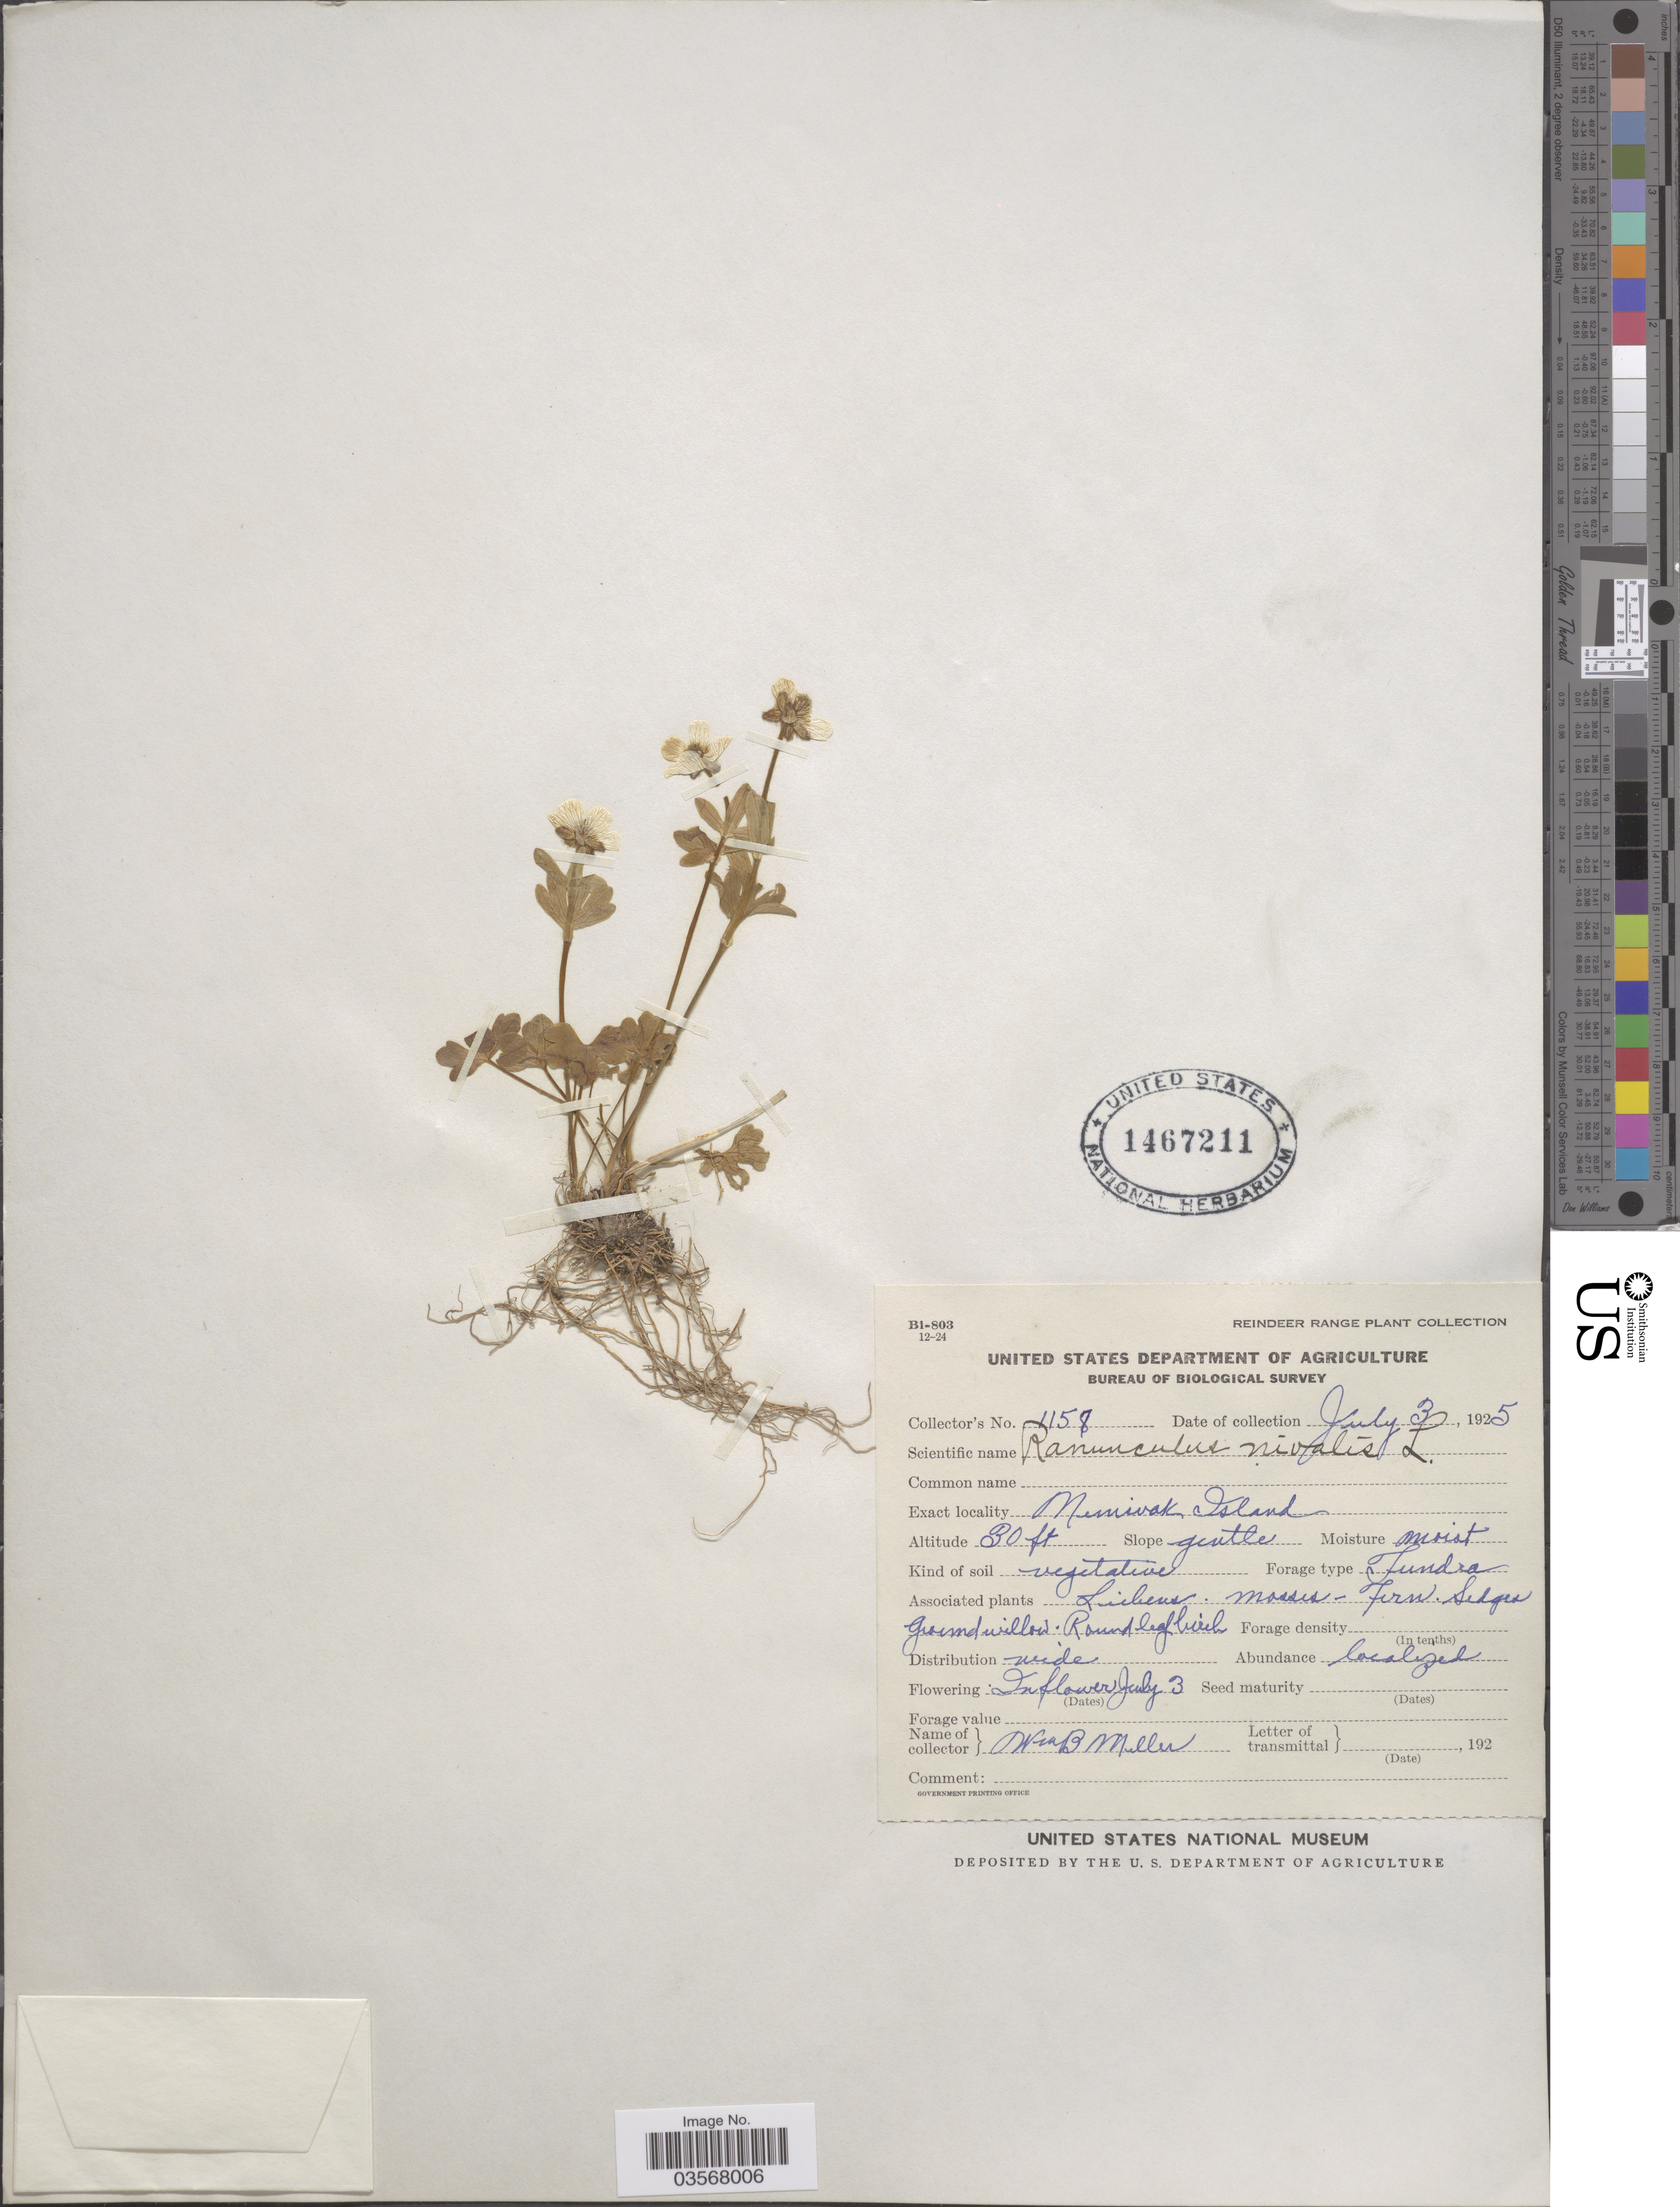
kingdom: Plantae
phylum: Tracheophyta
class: Magnoliopsida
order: Ranunculales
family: Ranunculaceae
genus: Ranunculus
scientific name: Ranunculus nivalis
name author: L.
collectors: W. Miller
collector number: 1158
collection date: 1925-07-03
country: United States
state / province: Alaska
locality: Nunivak Island.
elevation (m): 9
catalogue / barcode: US 1467211